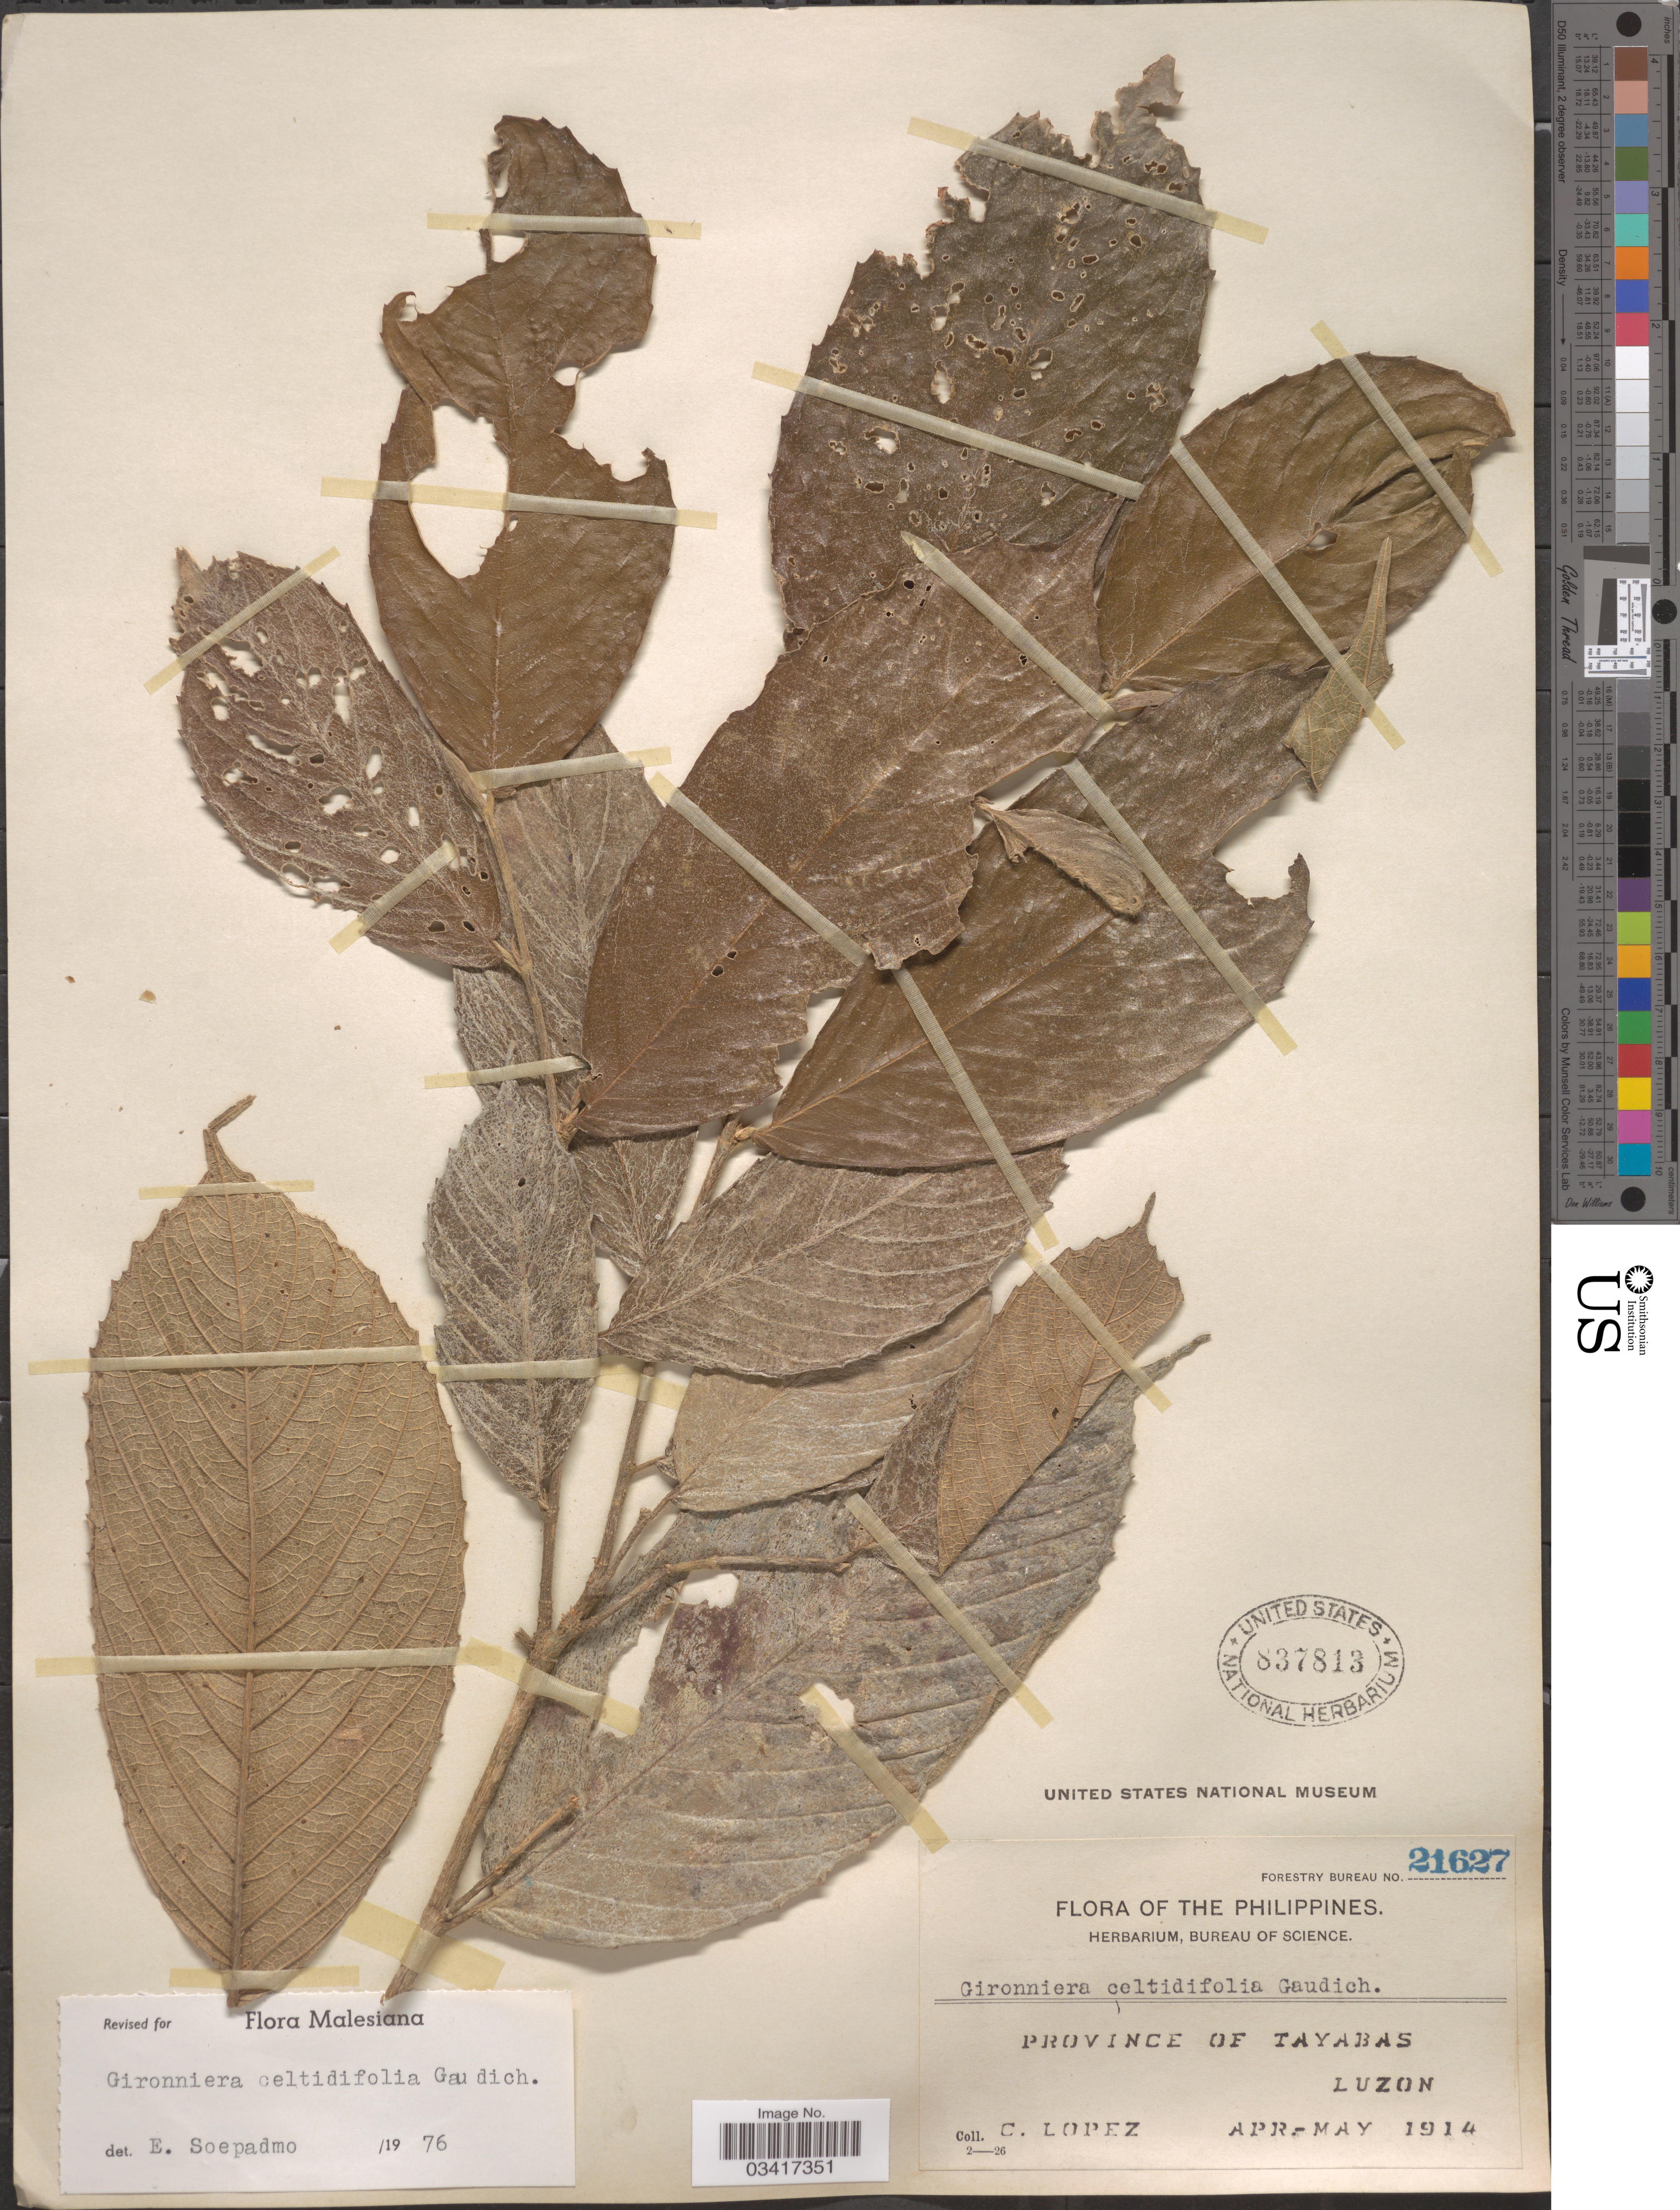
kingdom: Plantae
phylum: Tracheophyta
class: Magnoliopsida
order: Rosales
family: Cannabaceae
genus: Gironniera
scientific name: Gironniera celtidifolia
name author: Gaudich.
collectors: C. Lopez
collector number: Forestry Bureau 21627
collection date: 1914-04/1914-05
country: Philippines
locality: Province of Tayabas, Luzon.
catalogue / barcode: US 837813